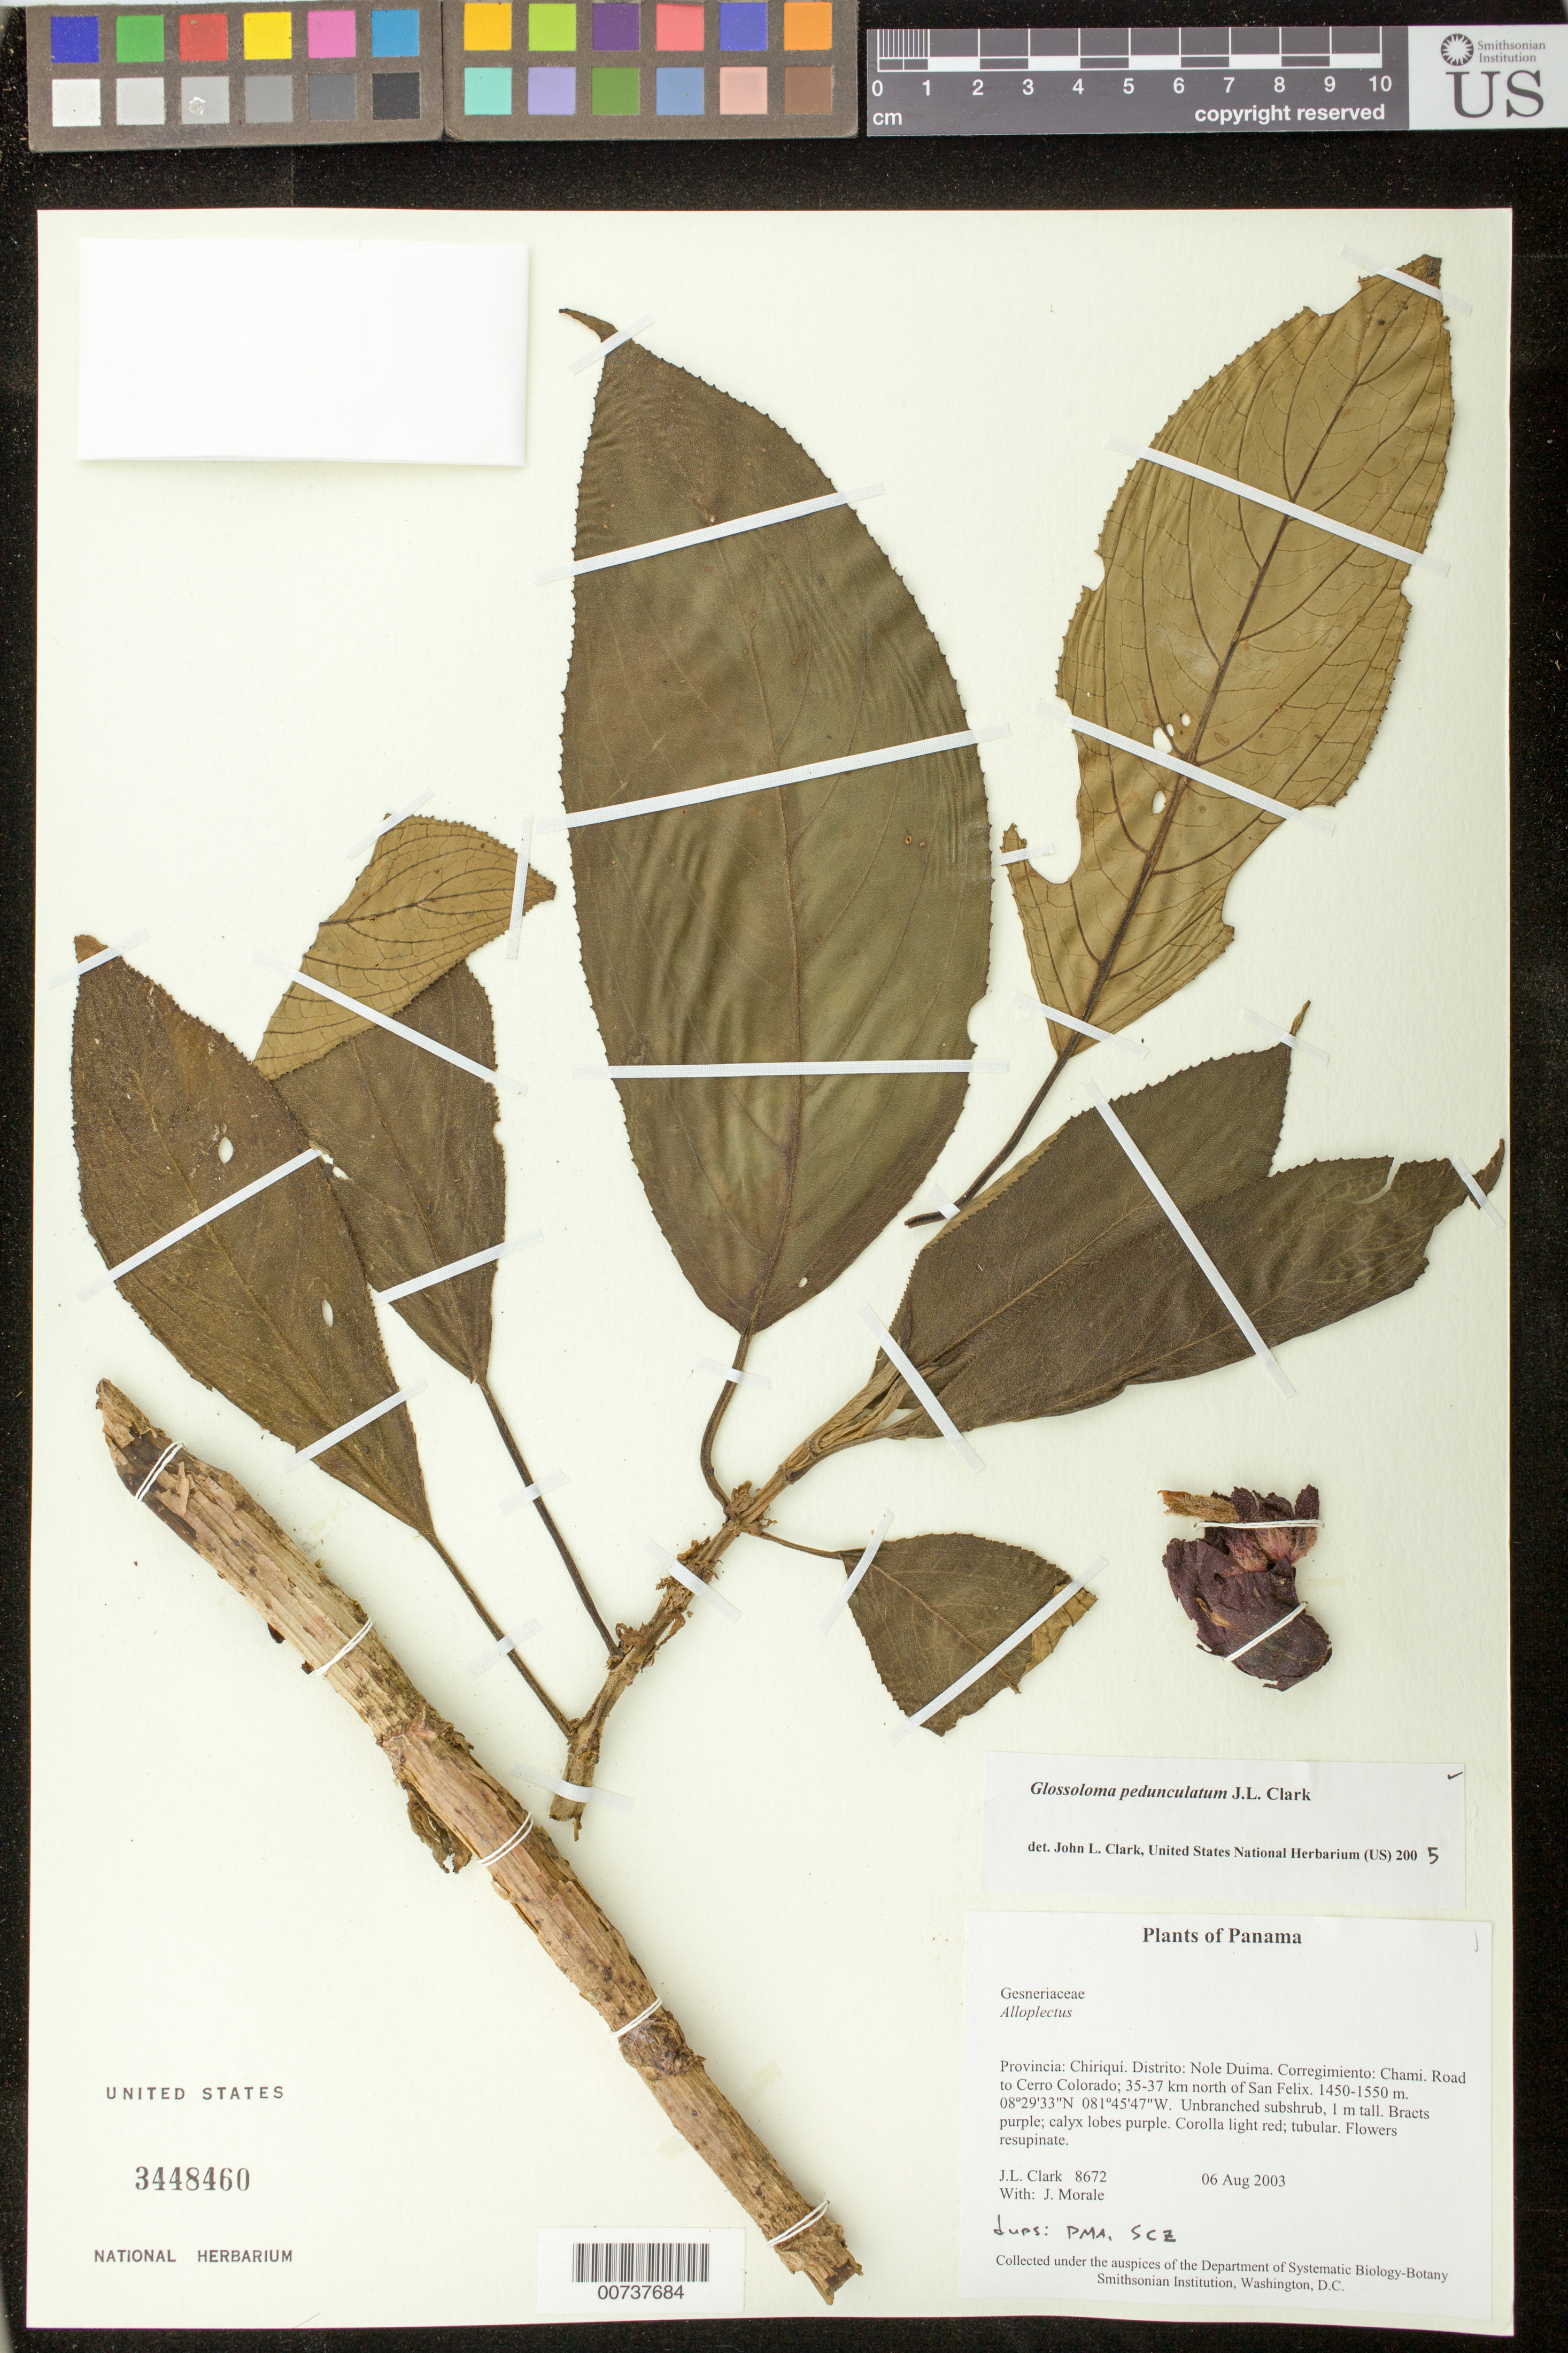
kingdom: Plantae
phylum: Tracheophyta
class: Magnoliopsida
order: Lamiales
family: Gesneriaceae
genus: Glossoloma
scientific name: Glossoloma pedunculatum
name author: J.L. Clark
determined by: Clark, J. L., (SEL), The Marie Selby Botanical Garden (UNITED STATES)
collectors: J. L. Clark & J. Morale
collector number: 8672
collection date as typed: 06 Aug 2003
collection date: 2003-08-06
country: Panama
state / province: Ngöbe-Buglé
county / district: Nole Düima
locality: Corregimiento: Chami. Road to Cerro Colorado; 35-37 km north of San Felix.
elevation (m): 1450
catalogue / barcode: US 3448460